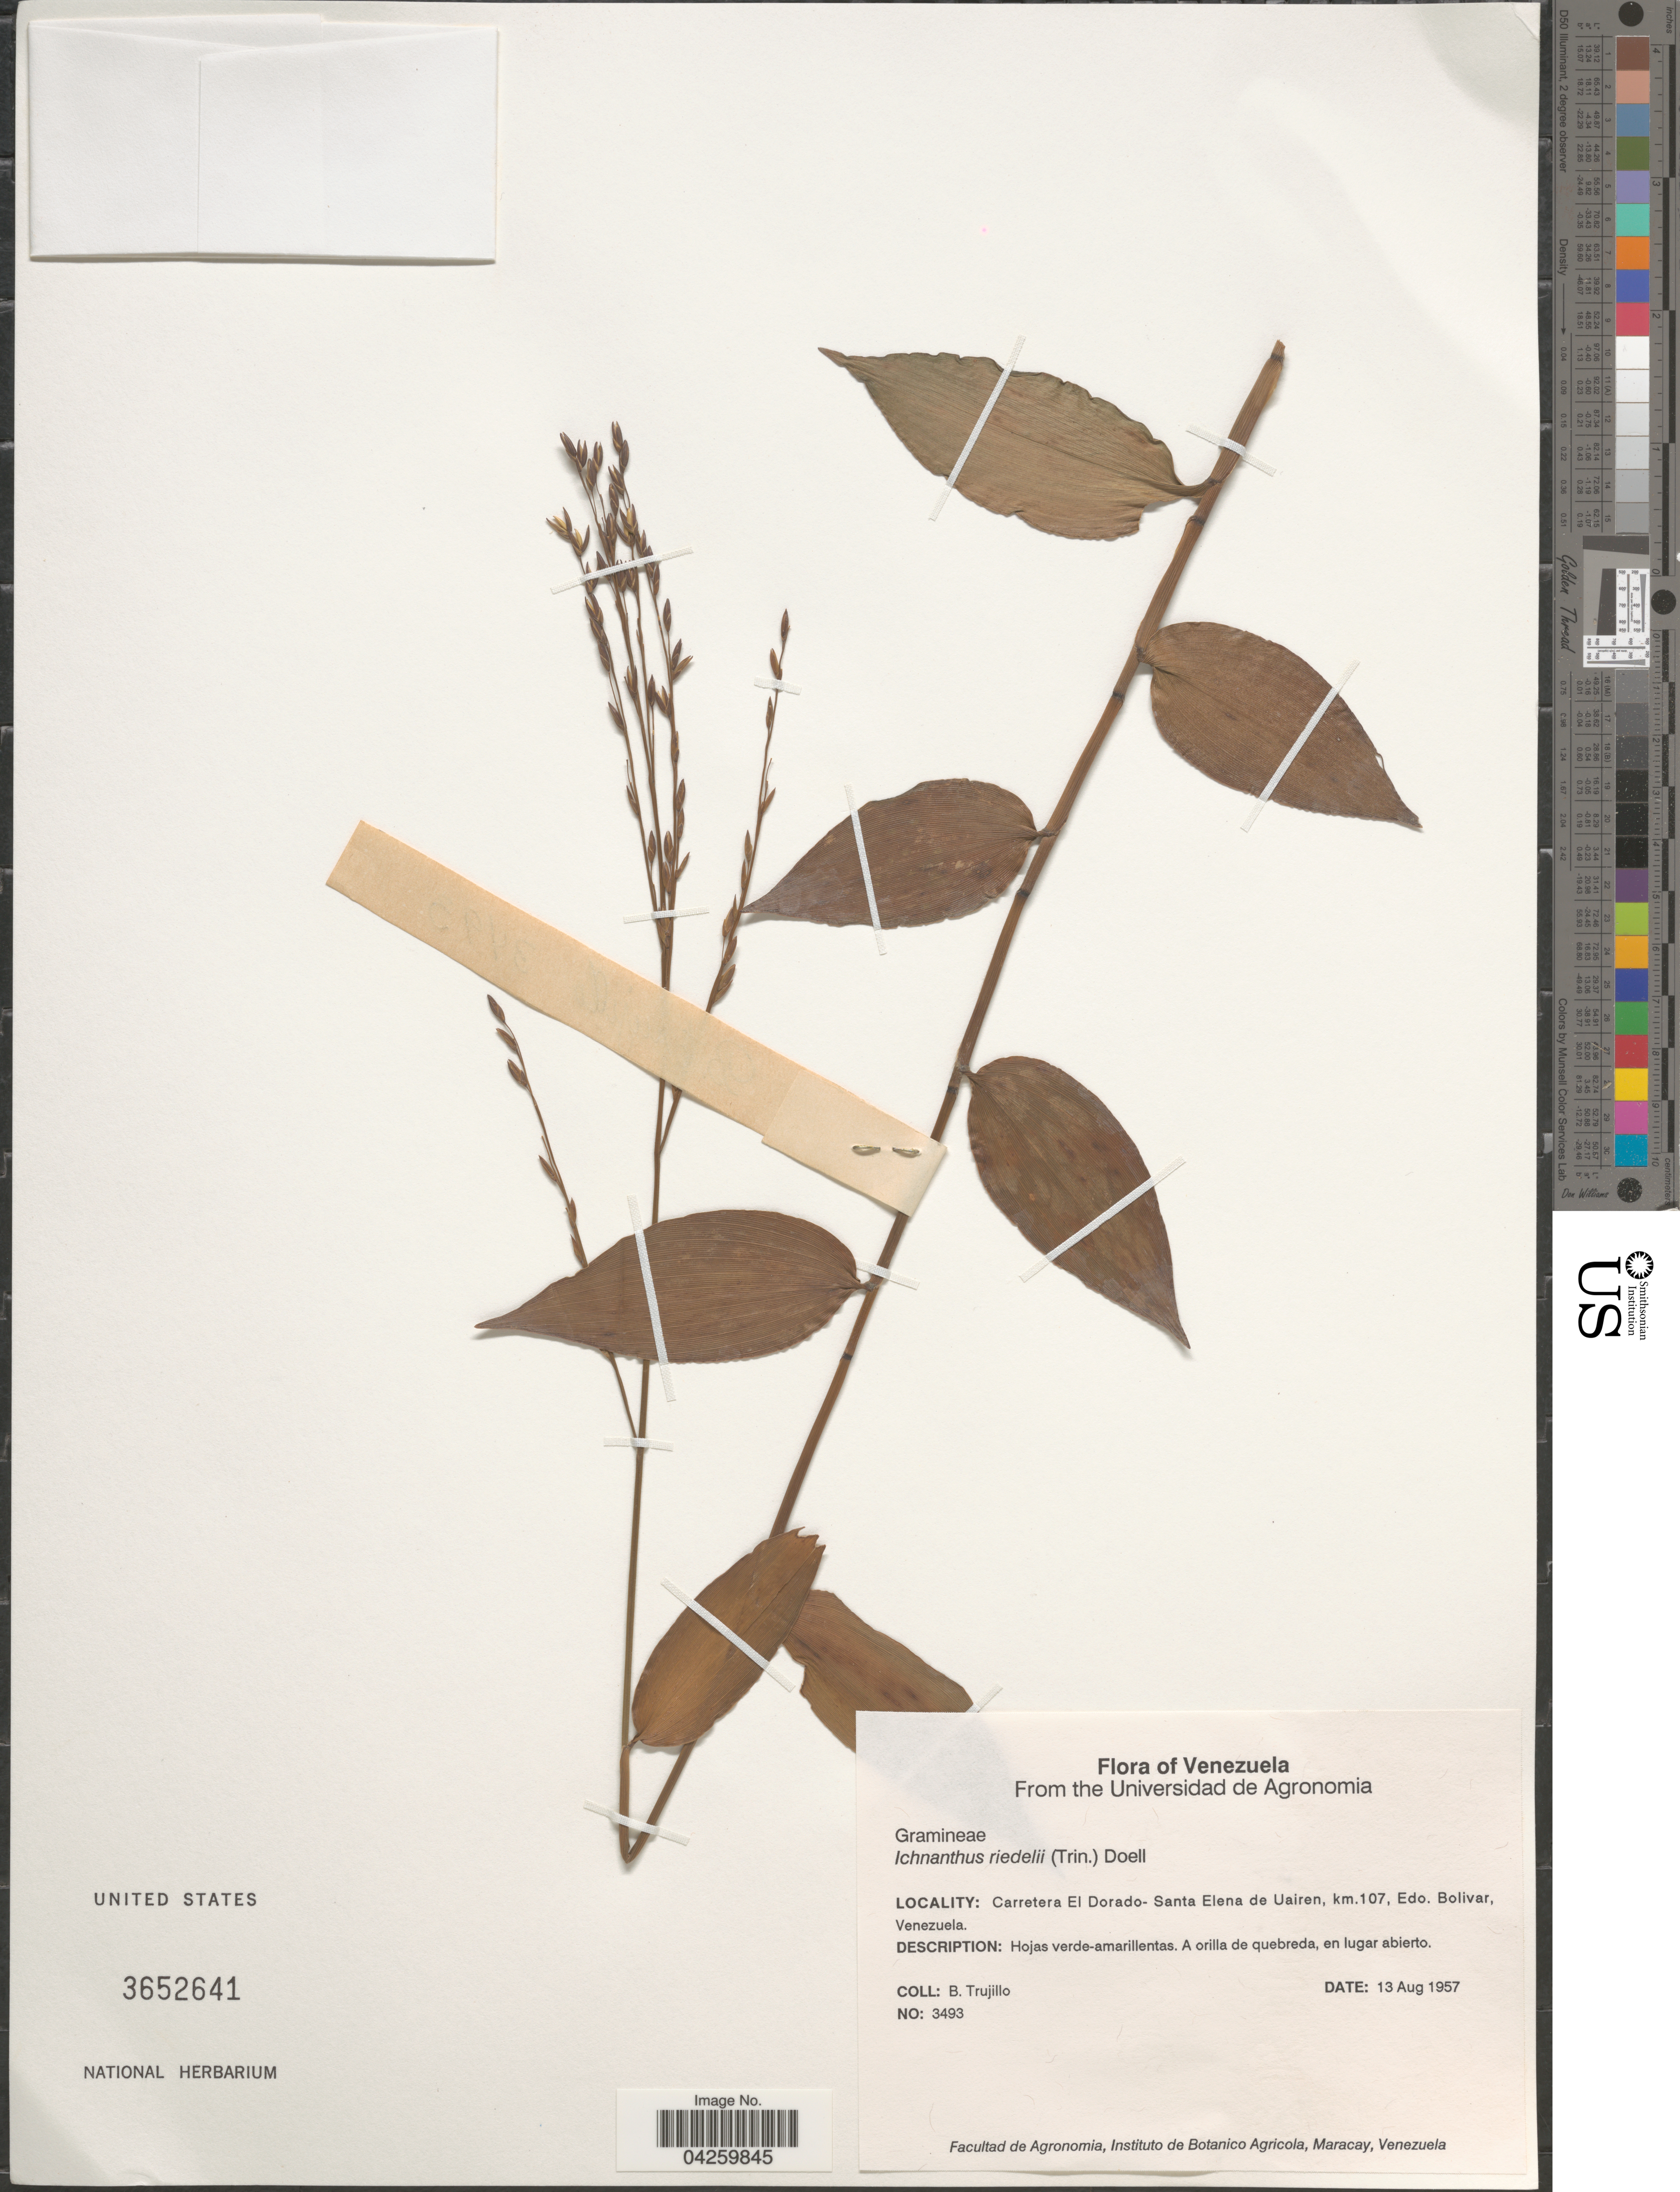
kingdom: Plantae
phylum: Tracheophyta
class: Liliopsida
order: Poales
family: Poaceae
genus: Ichnanthus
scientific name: Ichnanthus riedelii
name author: (Trin.) Döll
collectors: B. Trujillo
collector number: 3493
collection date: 1957-08-13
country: Venezuela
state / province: Bolivar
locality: Carretera El Dorado- Santa Elena de Uairen, km.107.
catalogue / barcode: US 3652641